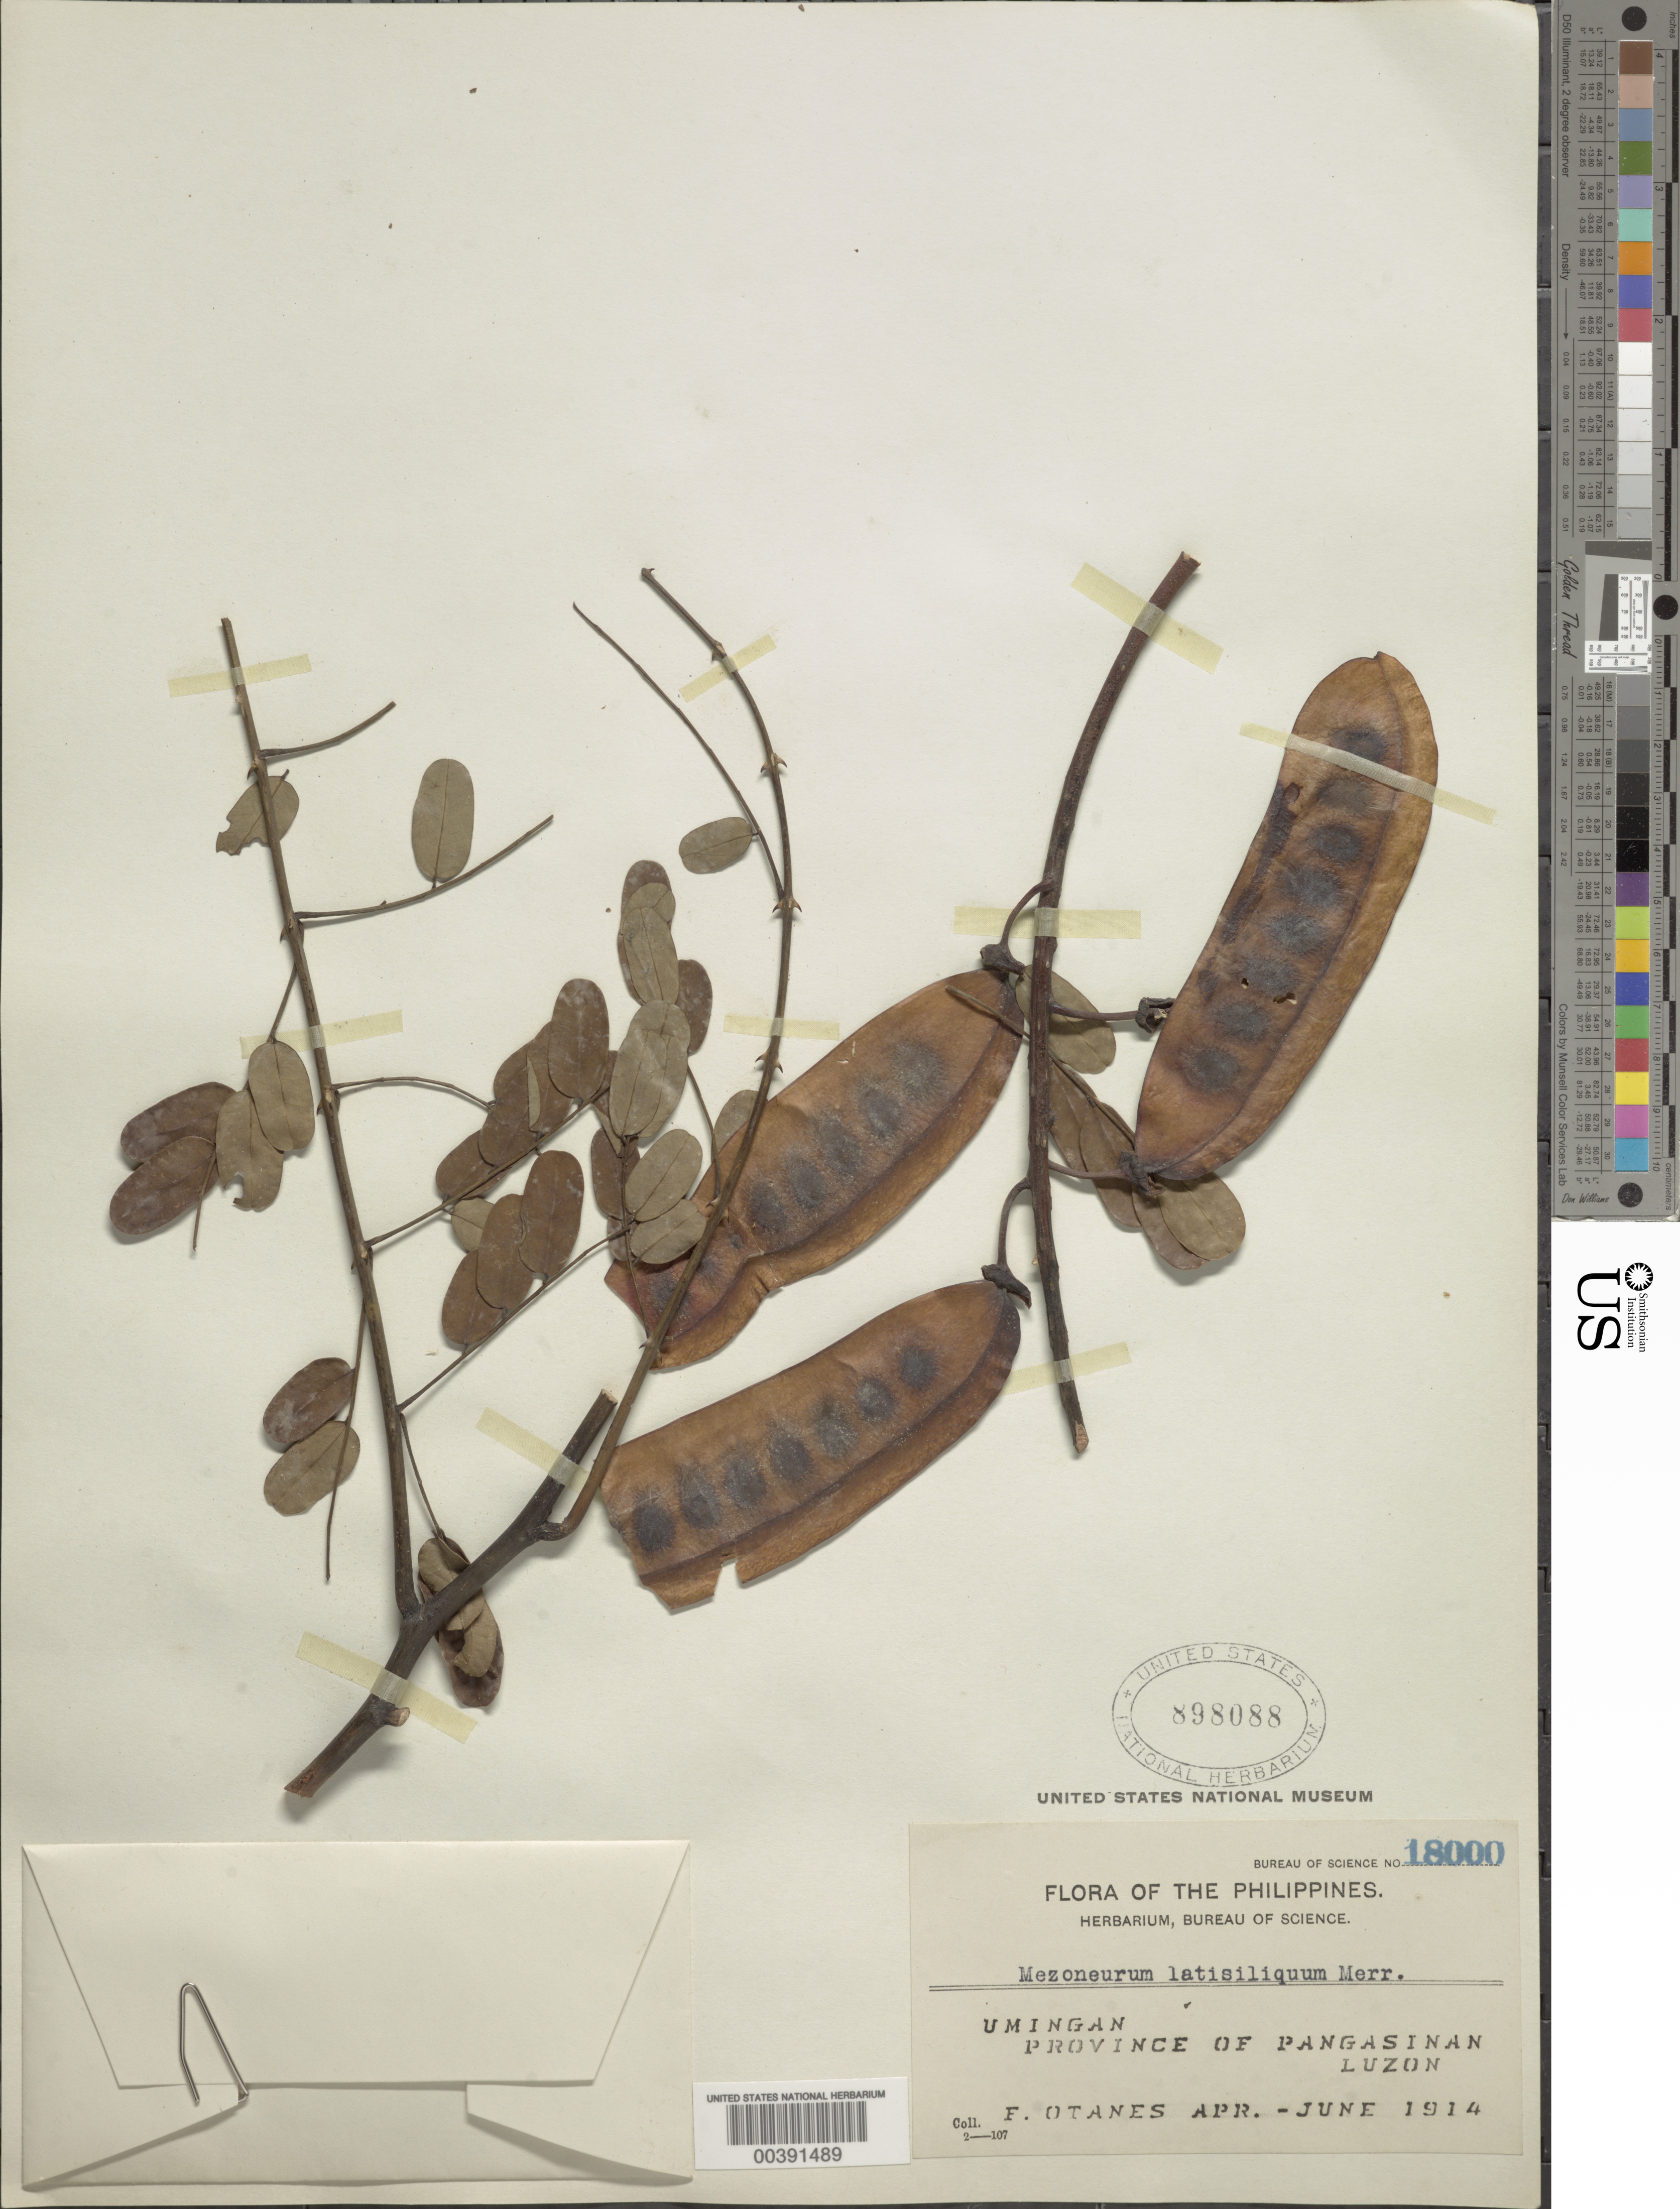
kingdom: Plantae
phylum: Tracheophyta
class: Magnoliopsida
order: Fabales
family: Fabaceae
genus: Mezoneuron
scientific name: Mezoneuron latisiliquum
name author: (Cav.) Merr.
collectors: F. Q. Otanes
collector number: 18000 Bur. Sci.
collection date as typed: Apr 1914 to -- Jun 1914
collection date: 1914-04/1914-06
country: Philippines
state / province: Ilocos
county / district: Pangasinan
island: Luzon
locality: Umingan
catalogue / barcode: US 898088